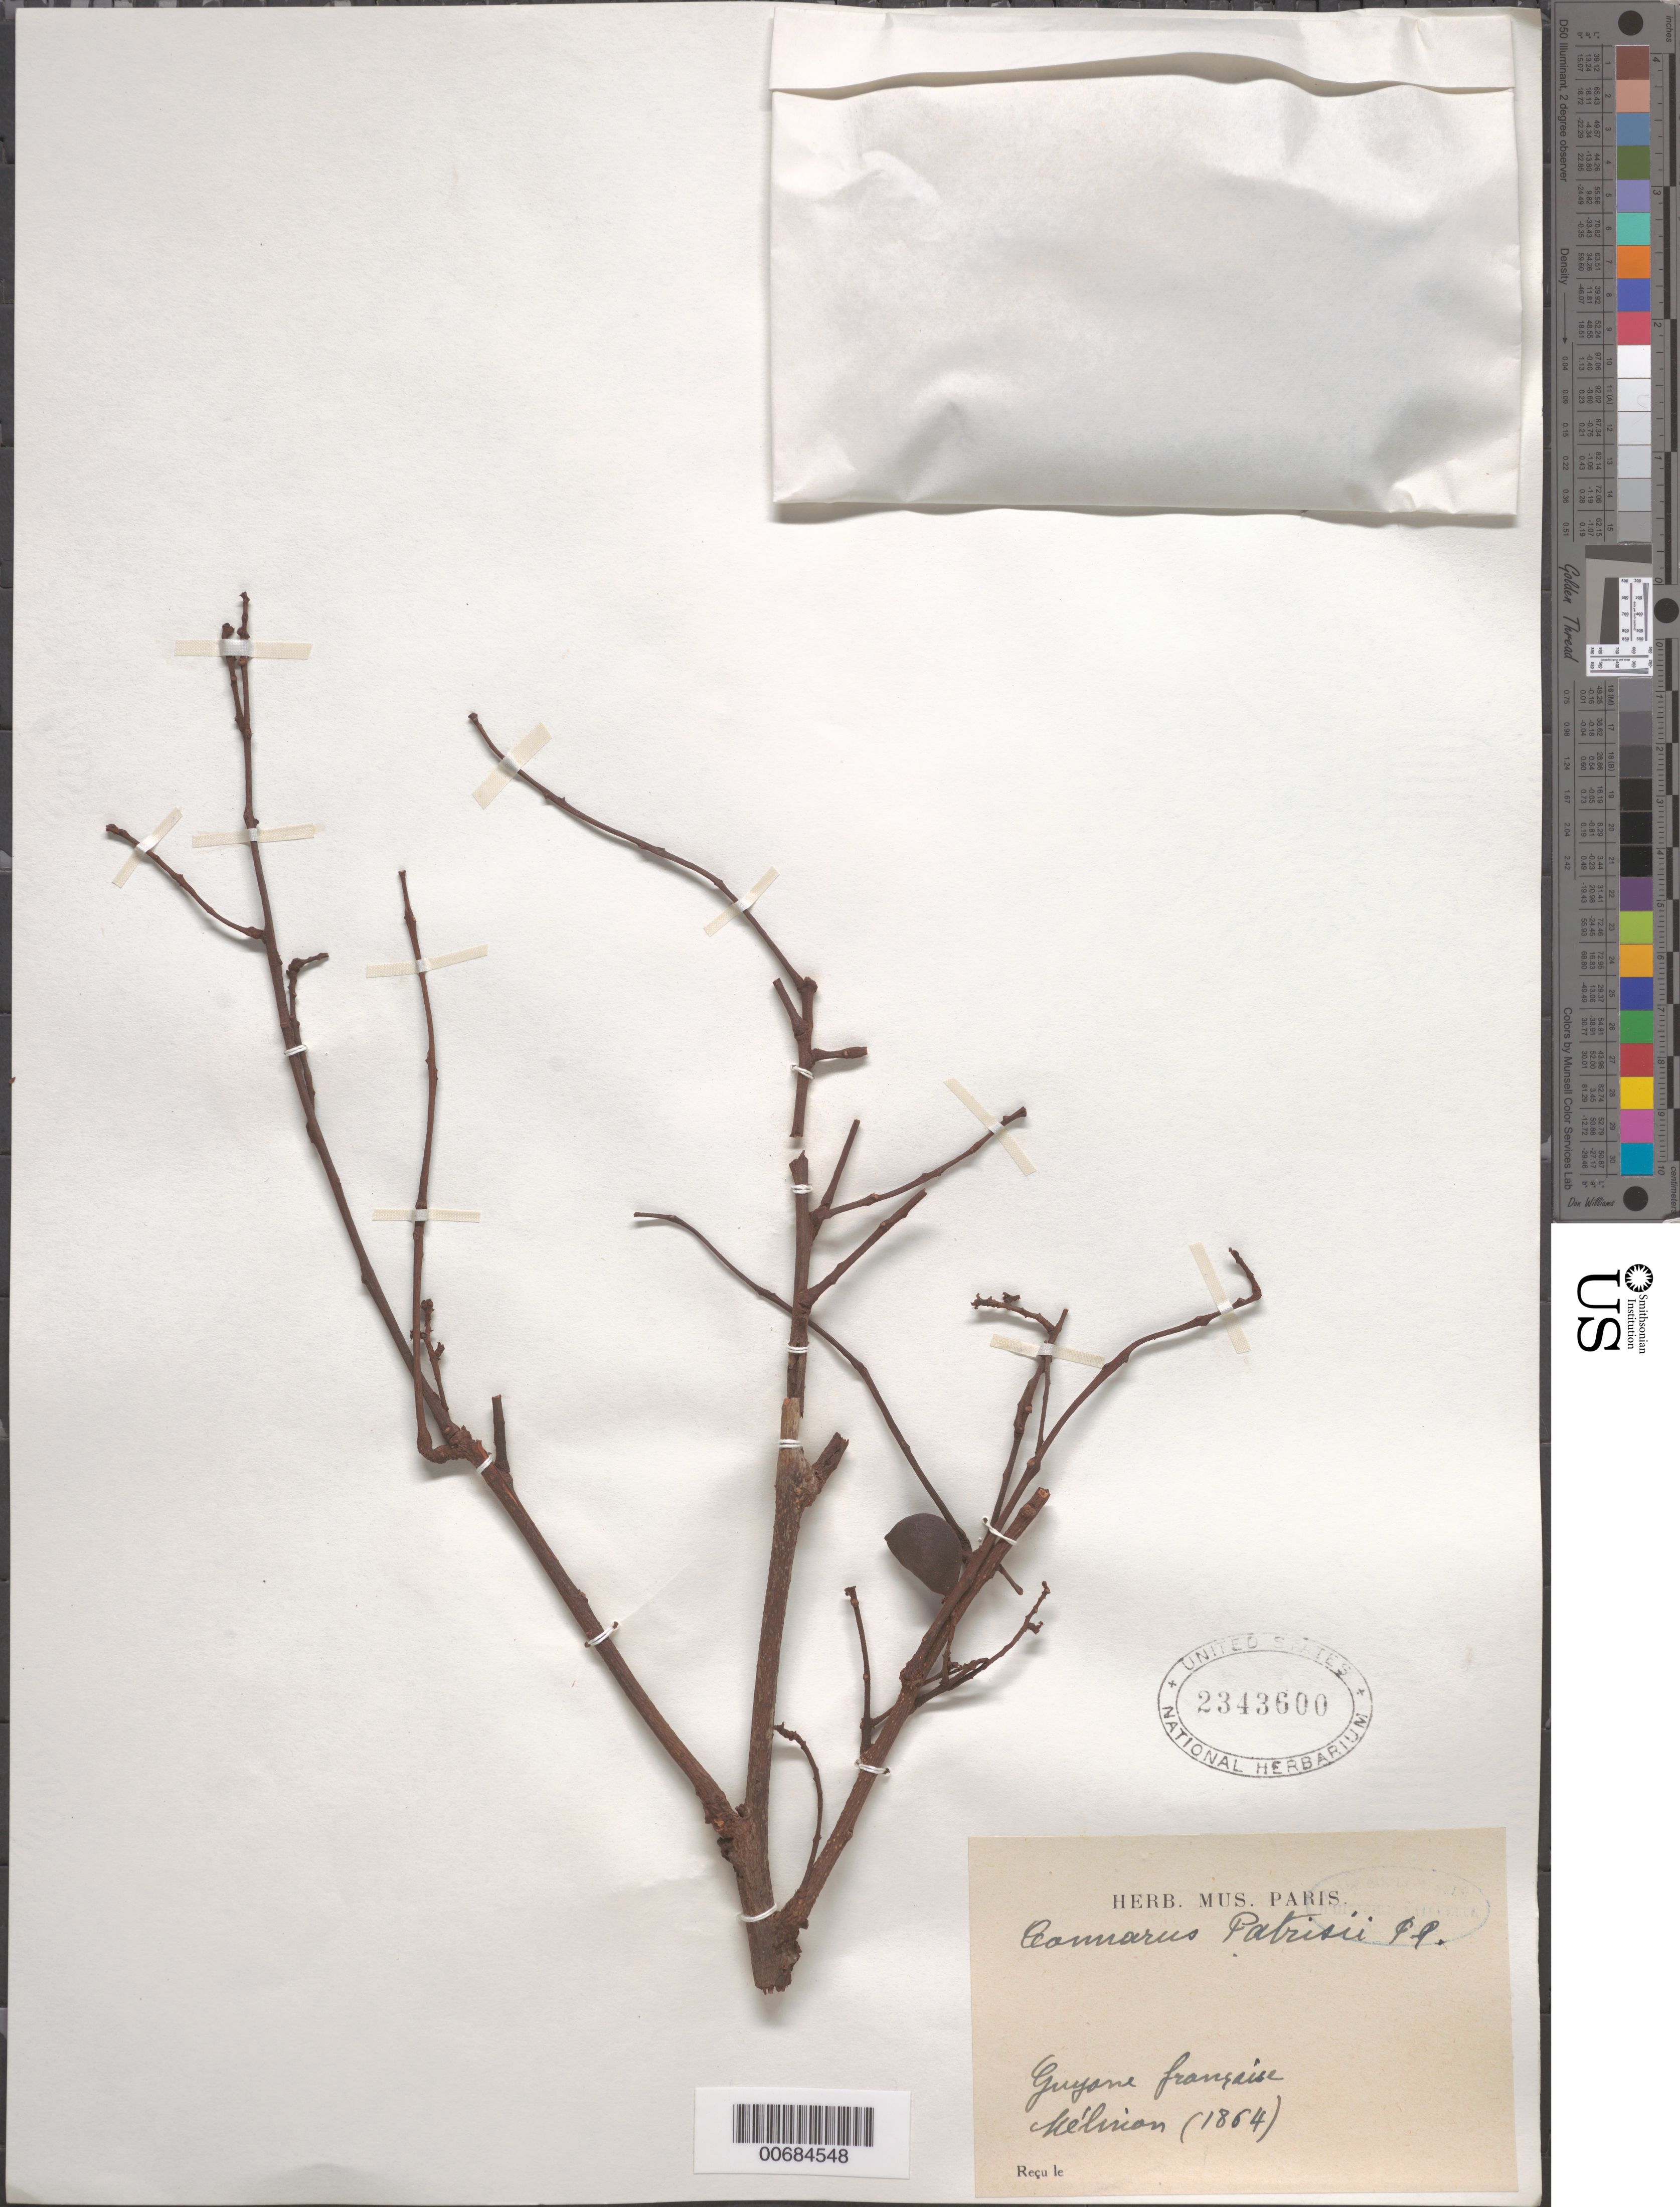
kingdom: Plantae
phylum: Tracheophyta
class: Magnoliopsida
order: Oxalidales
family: Connaraceae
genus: Connarus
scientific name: Connarus patrisii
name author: (DC.) Planch.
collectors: E. Mélinon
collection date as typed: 1864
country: French Guiana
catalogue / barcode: US 2343600